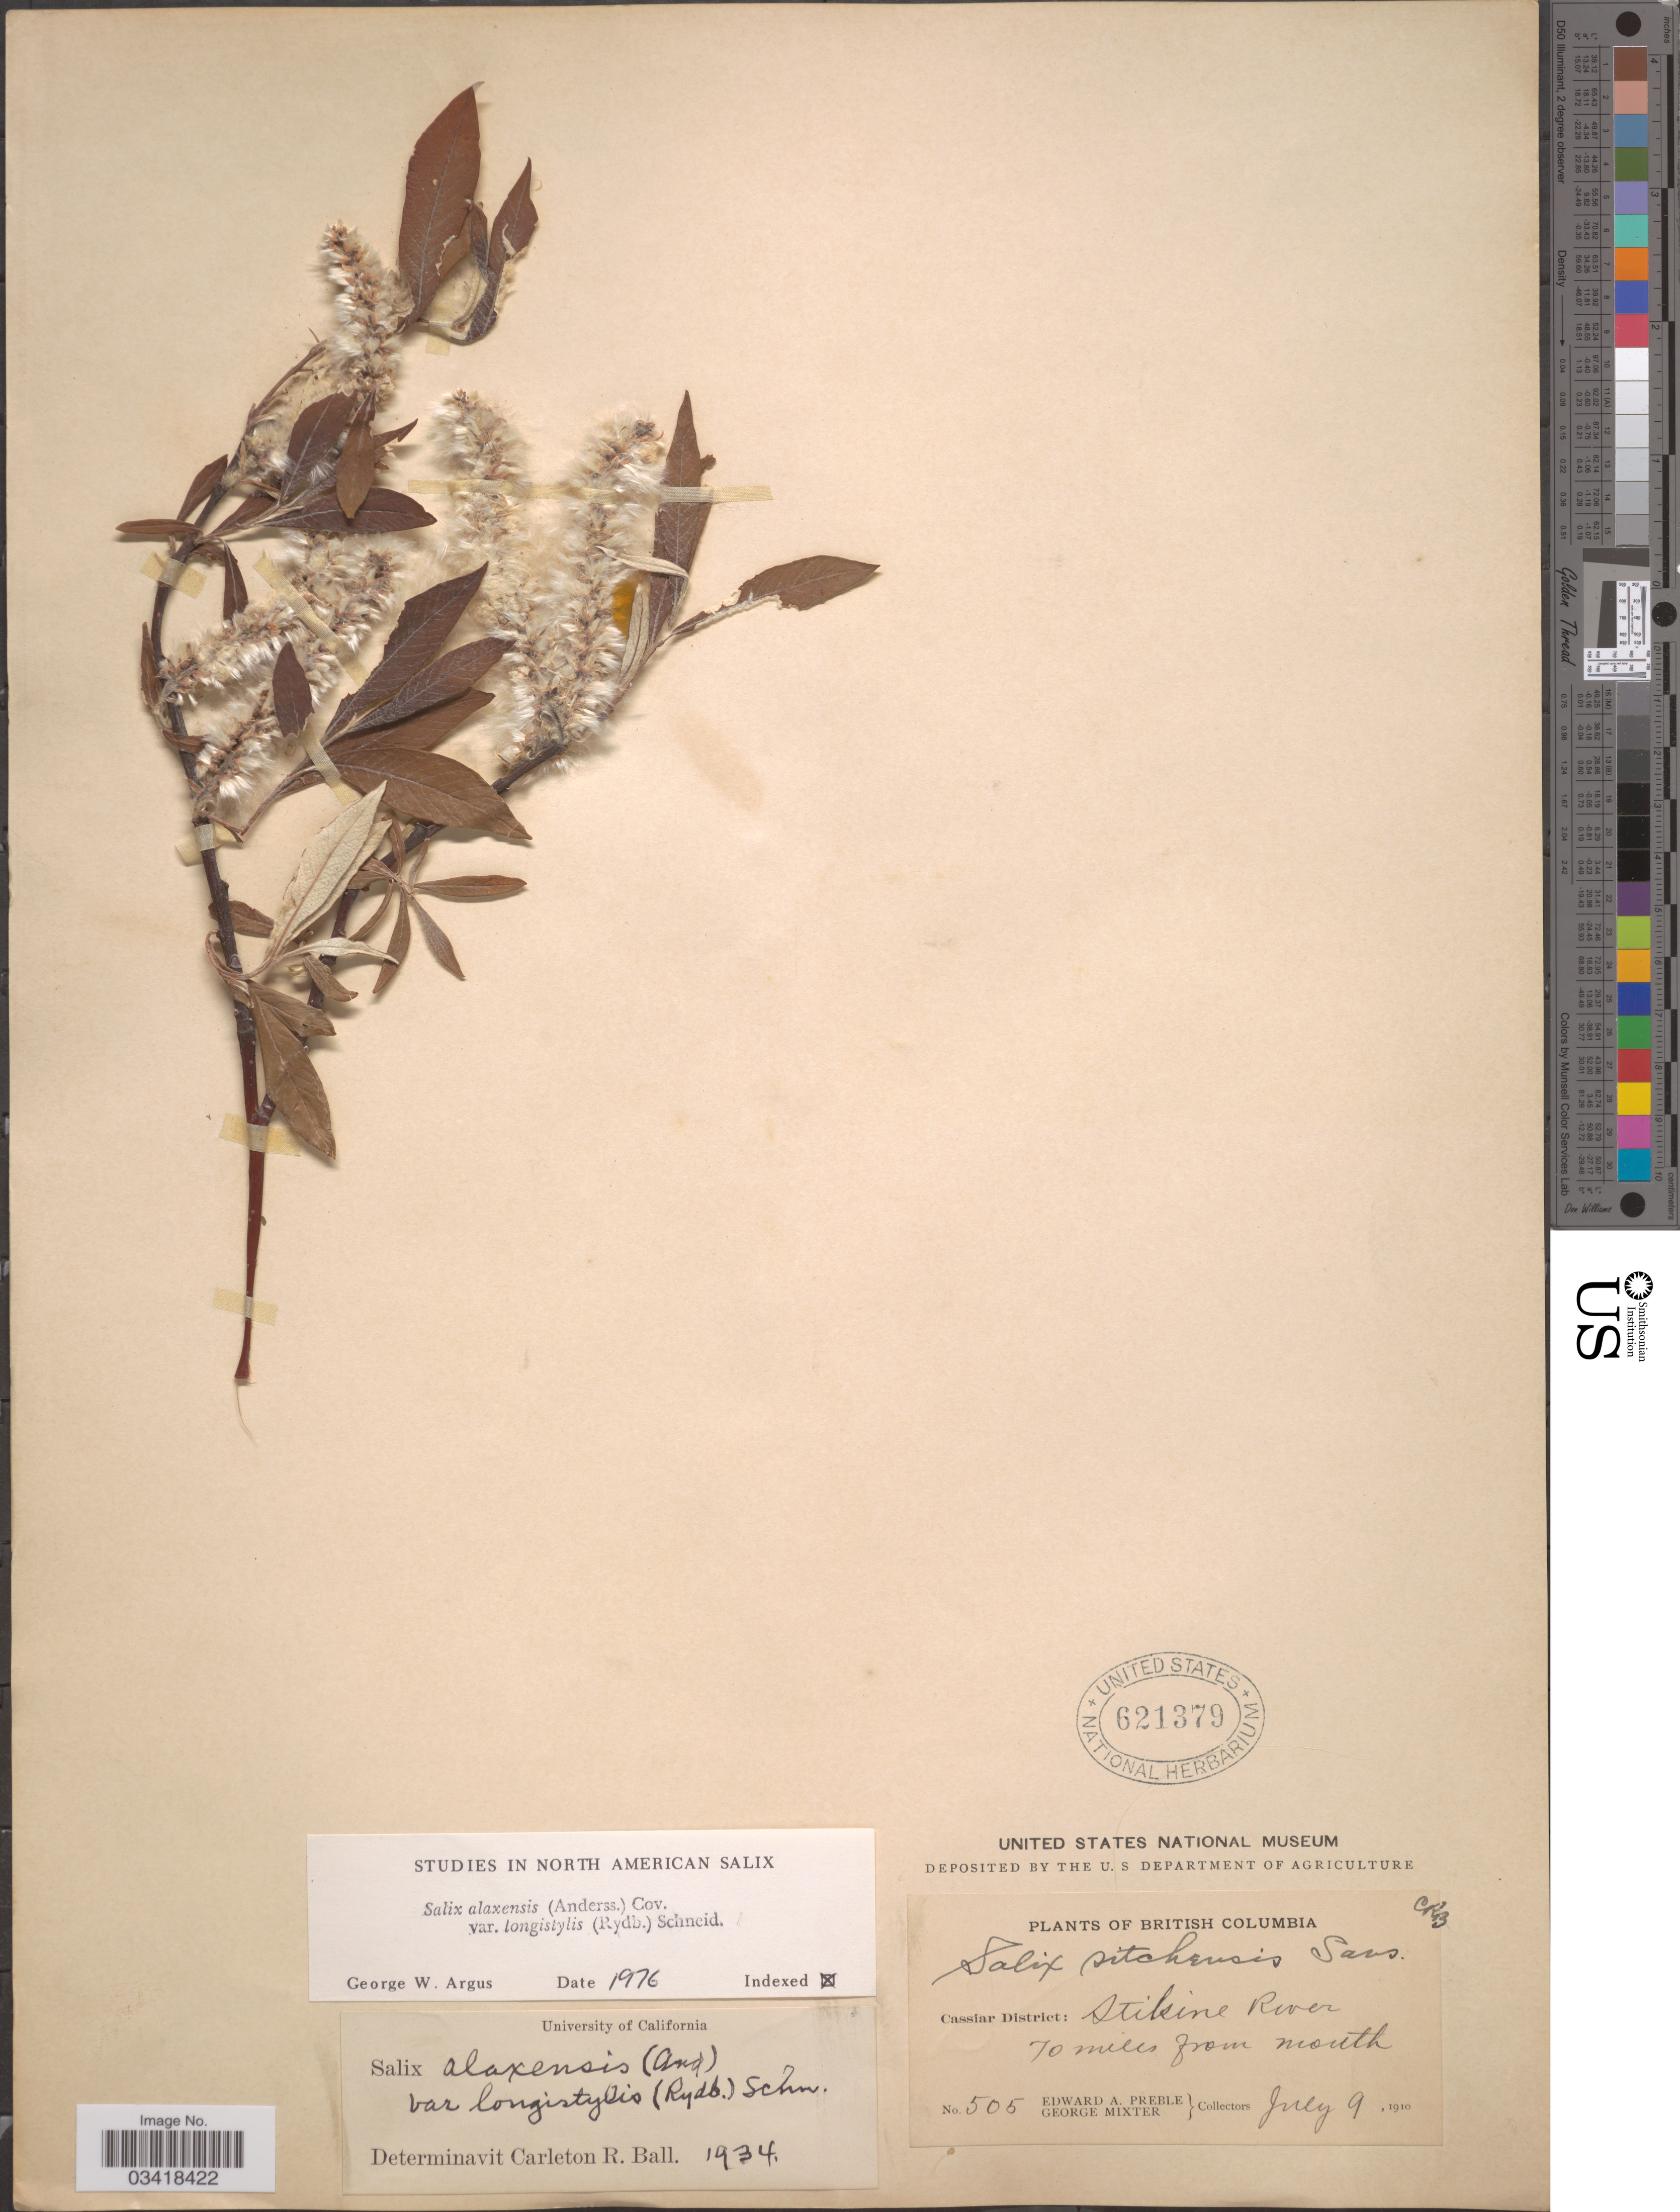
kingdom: Plantae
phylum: Tracheophyta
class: Magnoliopsida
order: Malpighiales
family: Salicaceae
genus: Salix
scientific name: Salix alaxensis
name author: (Andersson) Coville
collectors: E. Preble & G. Mixter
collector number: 505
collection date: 1910-07-09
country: Canada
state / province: British Columbia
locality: Cassiar District: Stikine River 70 miles from mouth.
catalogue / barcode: US 621379